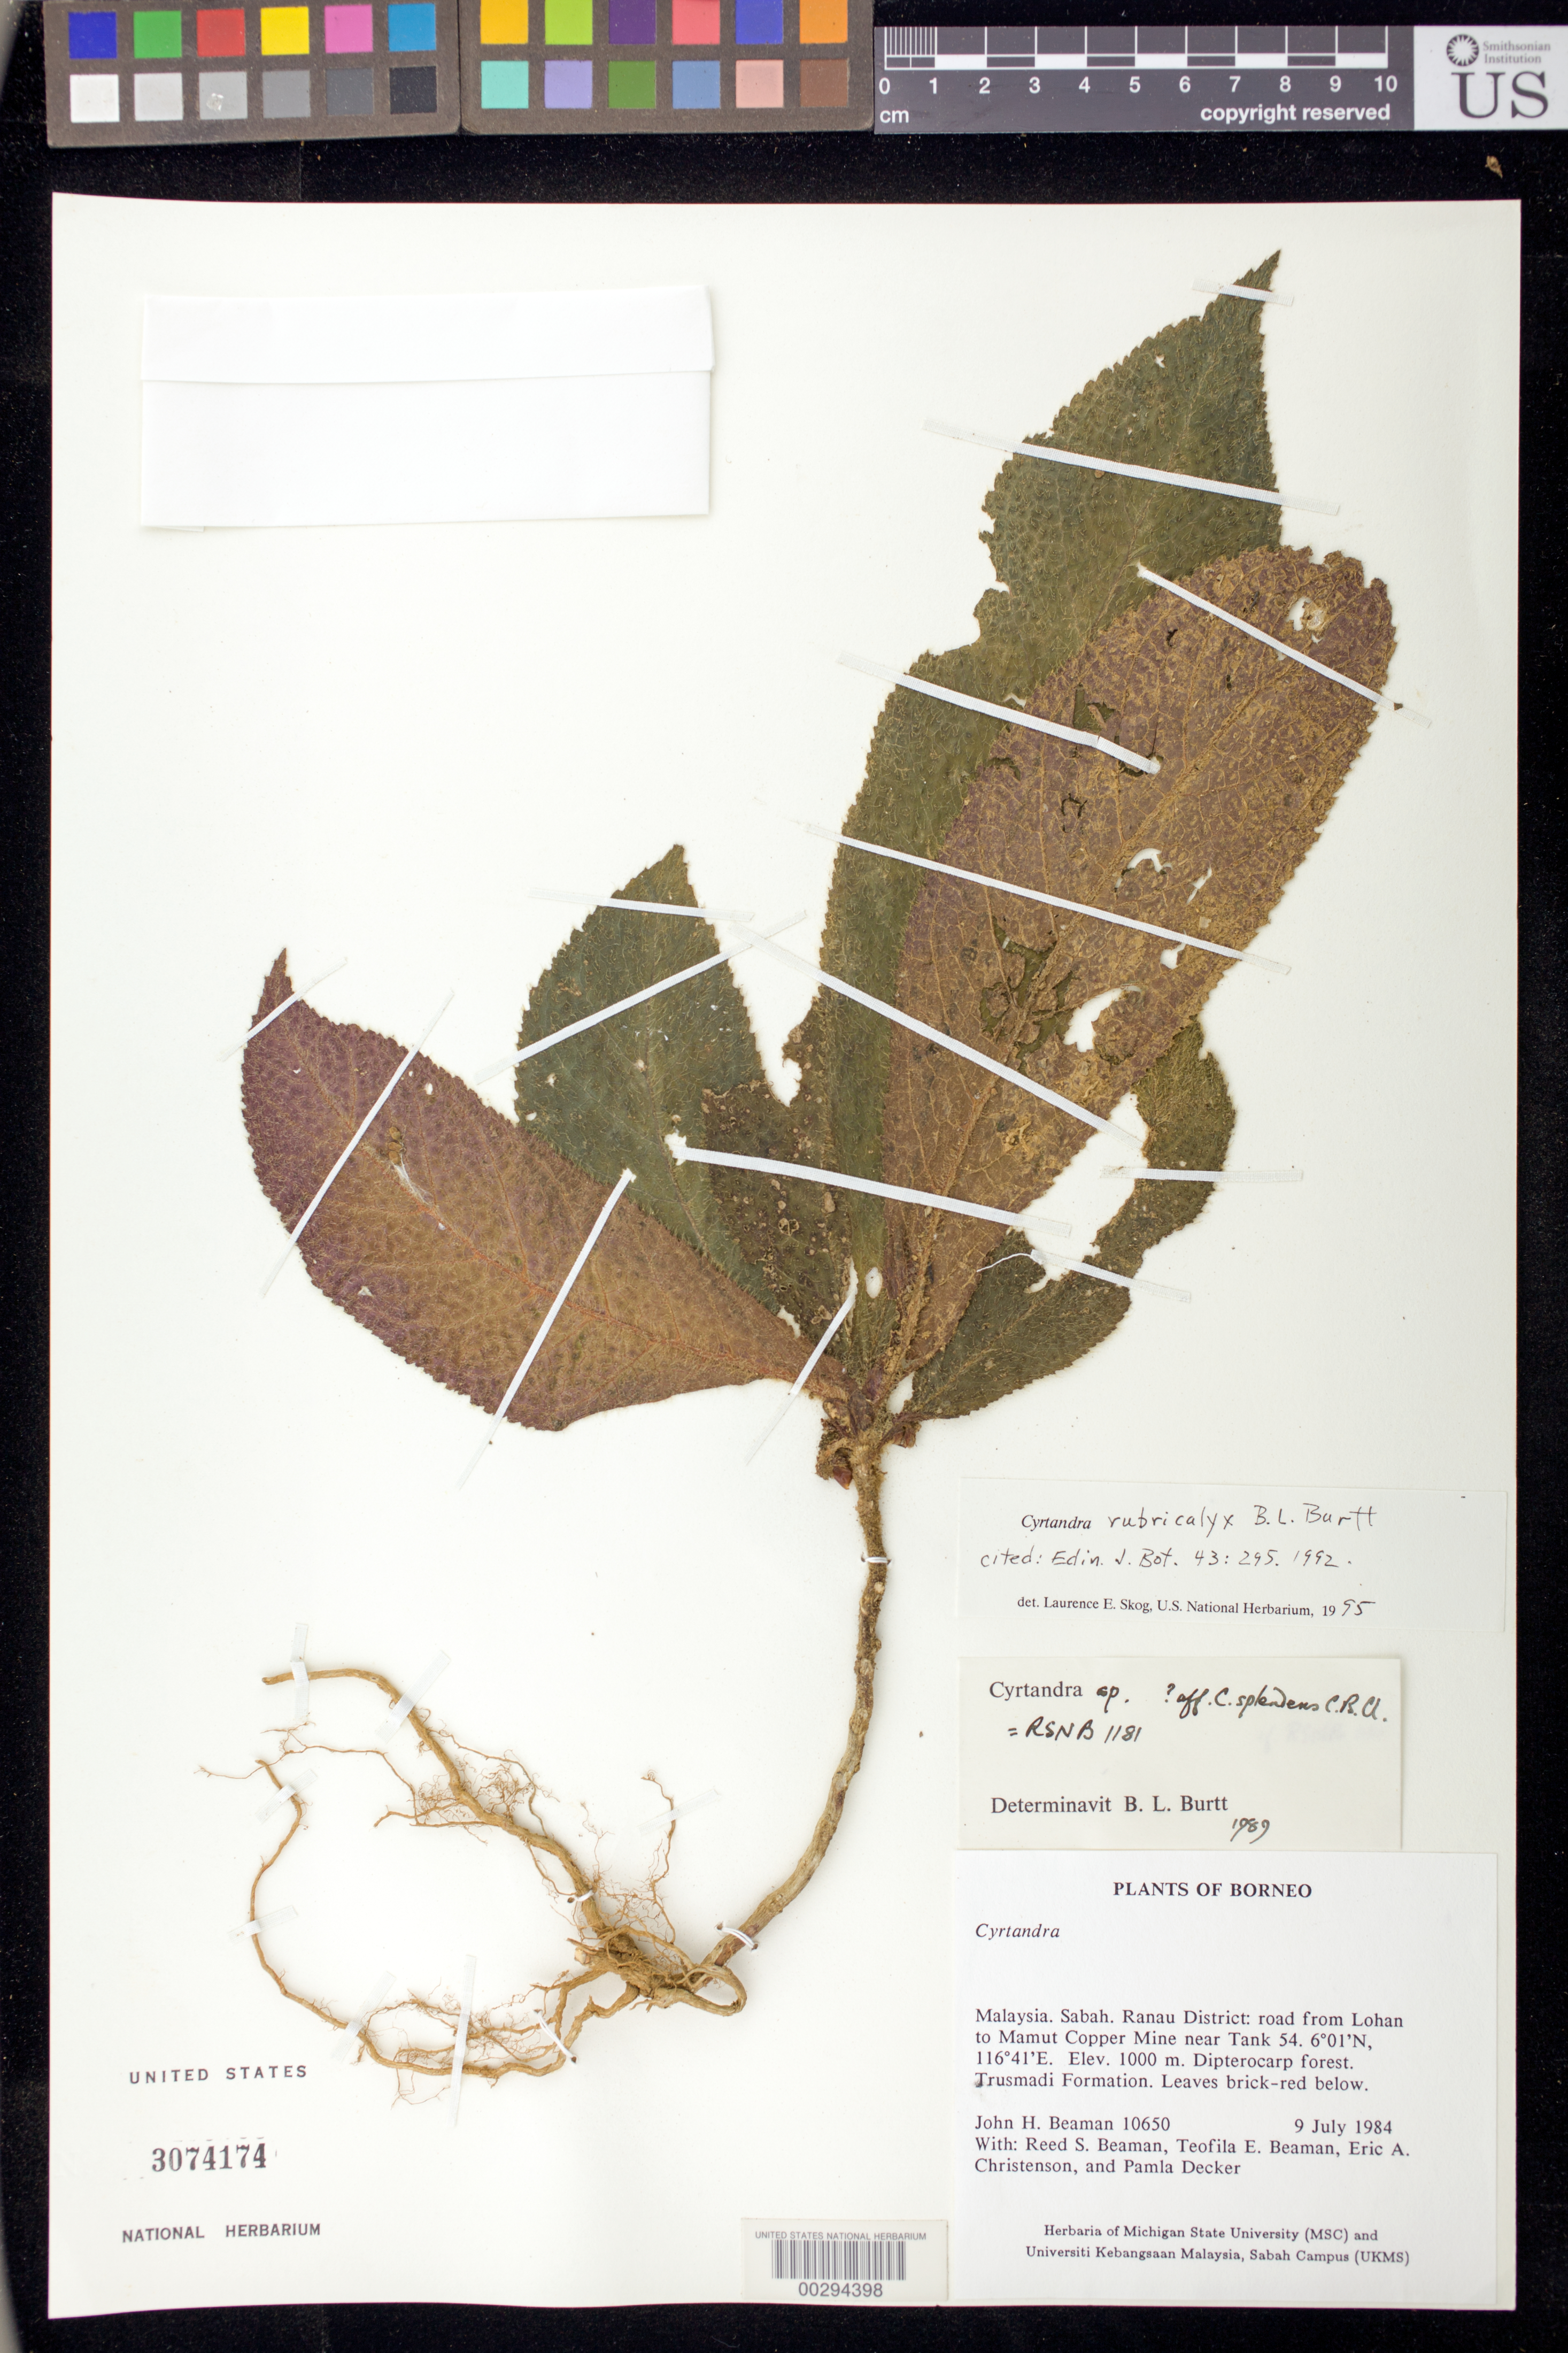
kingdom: Plantae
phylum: Tracheophyta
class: Magnoliopsida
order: Lamiales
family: Gesneriaceae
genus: Cyrtandra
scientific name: Cyrtandra rubricalyx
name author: B.L. Burtt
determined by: Skog, Laurence E.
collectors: J. H. Beaman, R. S. Beaman, T. E. Beaman, E. A. Christenson & P. Decker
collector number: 10650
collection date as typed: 09 Jul 1984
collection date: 1984-07-09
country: Malaysia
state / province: Sabah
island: Borneo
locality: Ranau dist, road from lohan to mamut copper mine near tank 54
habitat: Dipterocarp forest, trusmadi formation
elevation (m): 1000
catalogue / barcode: US 3074174